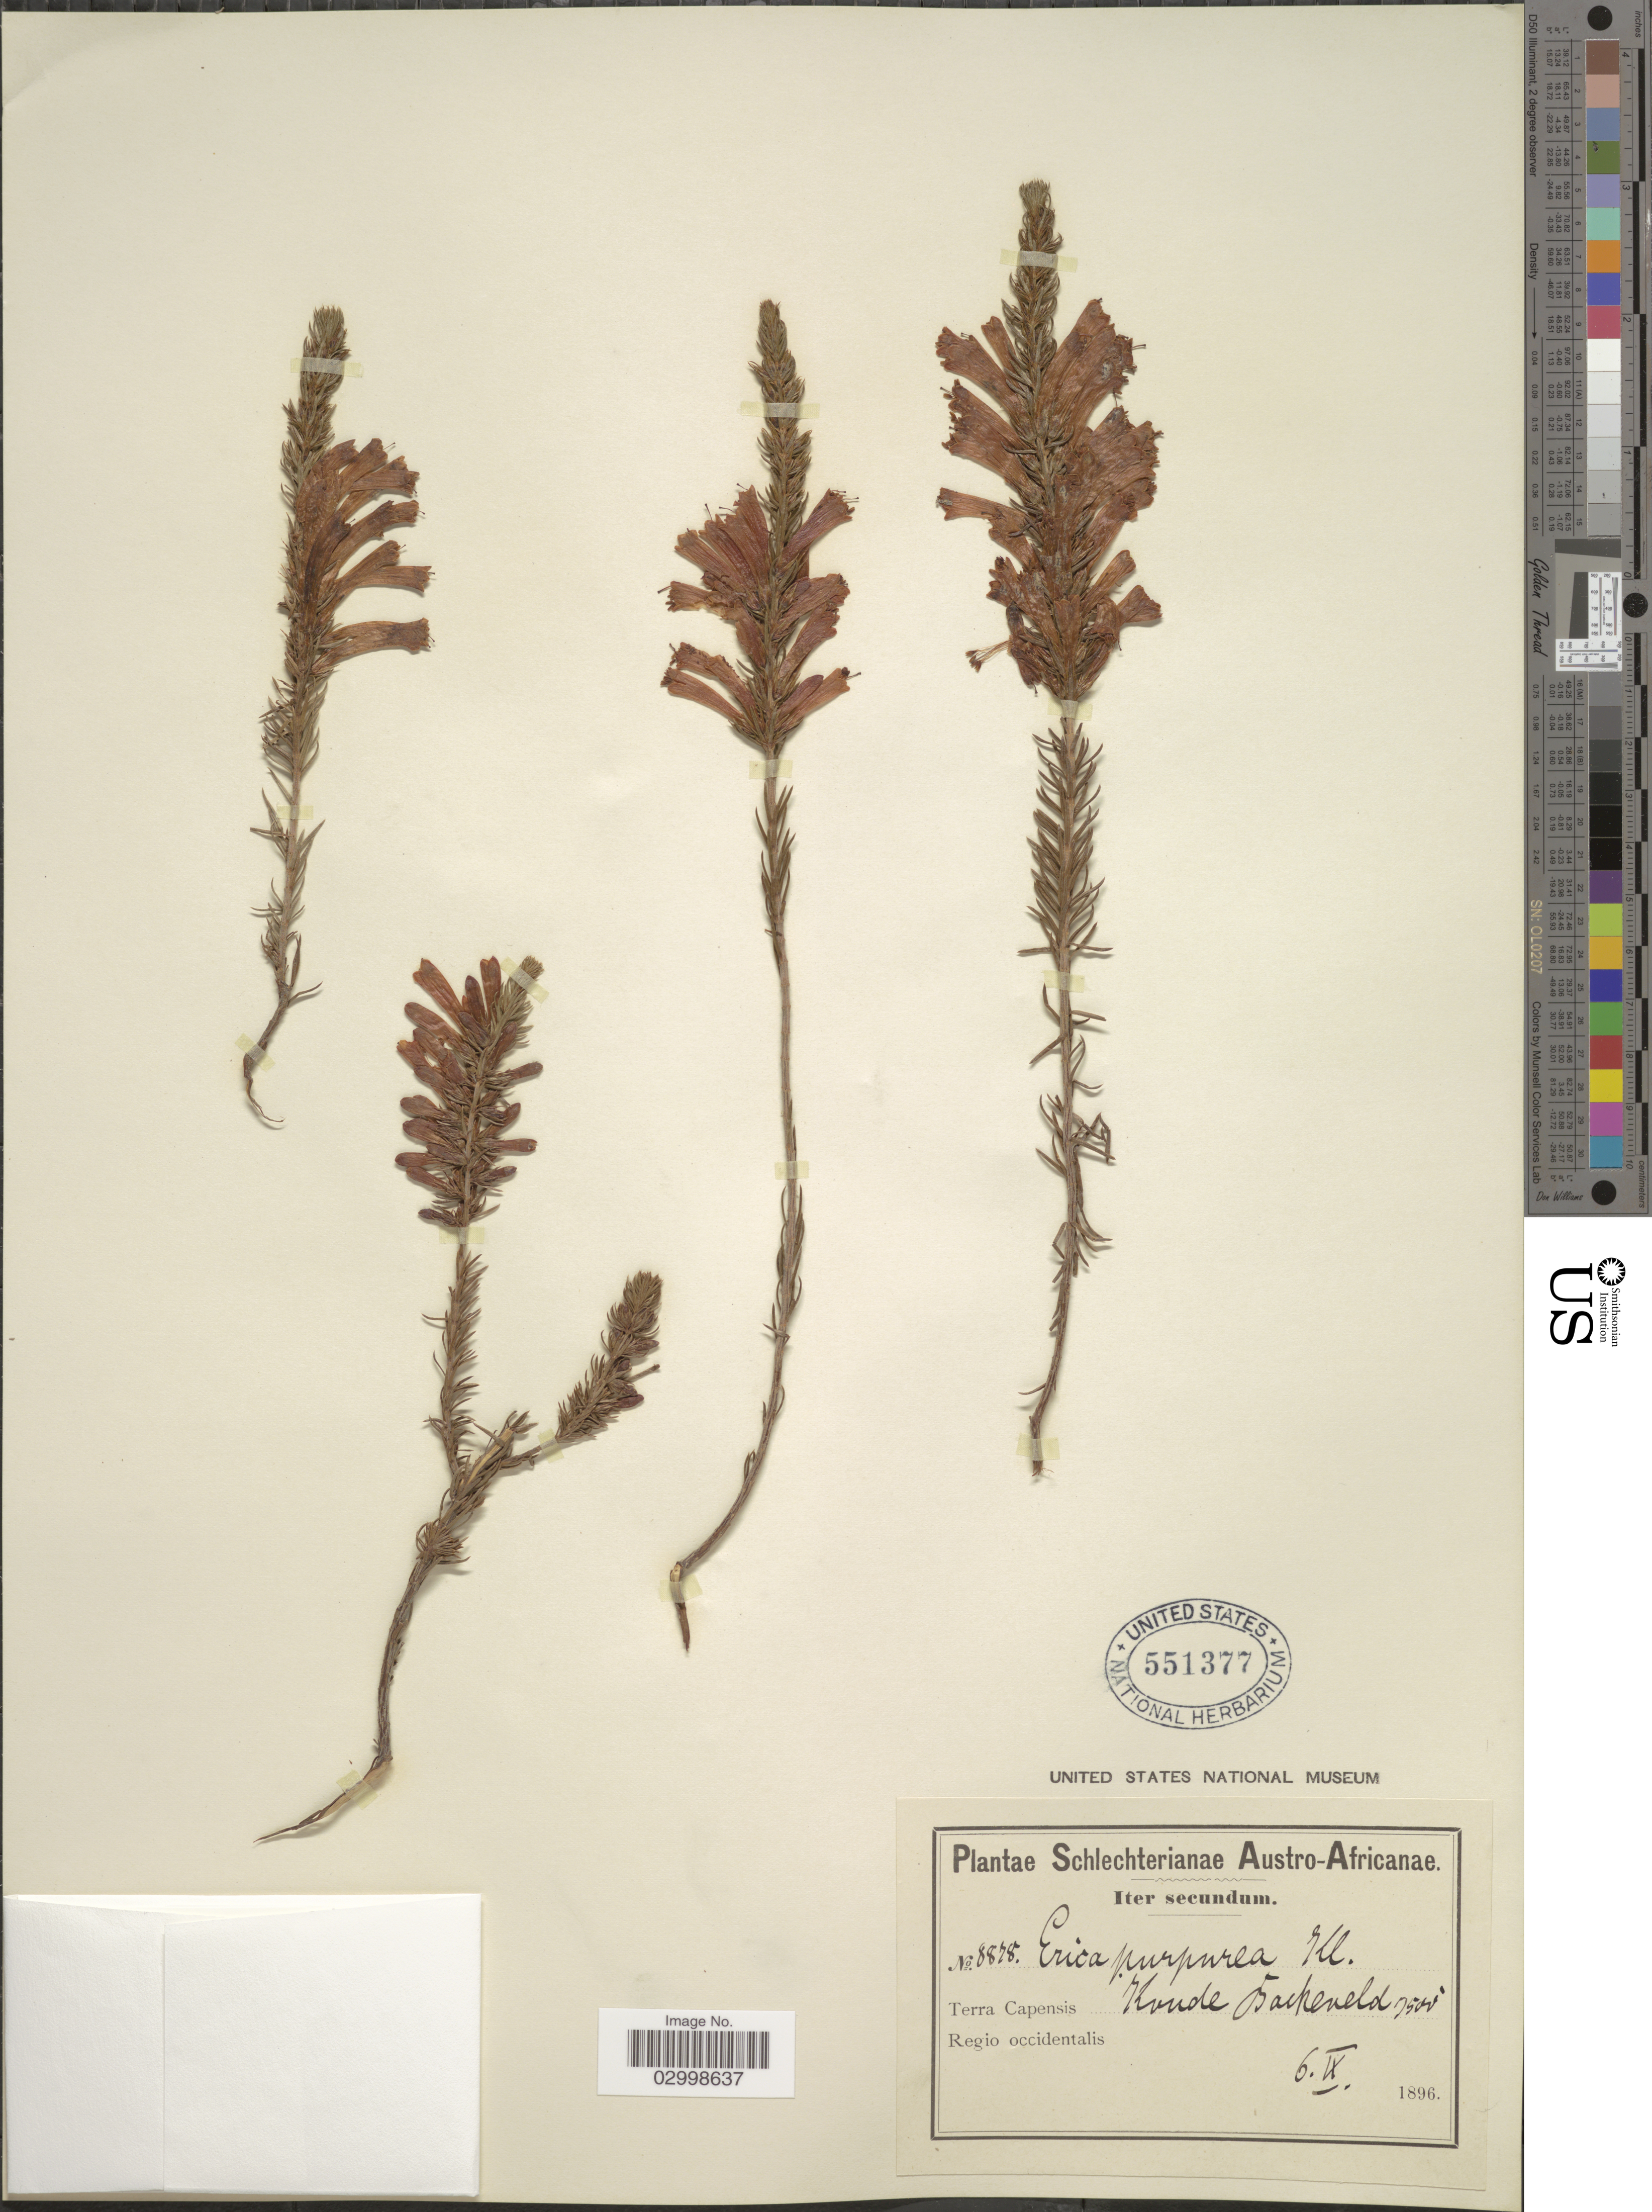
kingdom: Plantae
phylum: Tracheophyta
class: Magnoliopsida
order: Ericales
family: Ericaceae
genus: Erica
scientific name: Erica purpurea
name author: Andrews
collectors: Schlechter, --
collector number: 8878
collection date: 1896-09-06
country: South Africa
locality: Austro-Africanae. Terra Capensis Koude Bockenveld. Regio occidentalis.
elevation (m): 2286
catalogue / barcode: US 551377